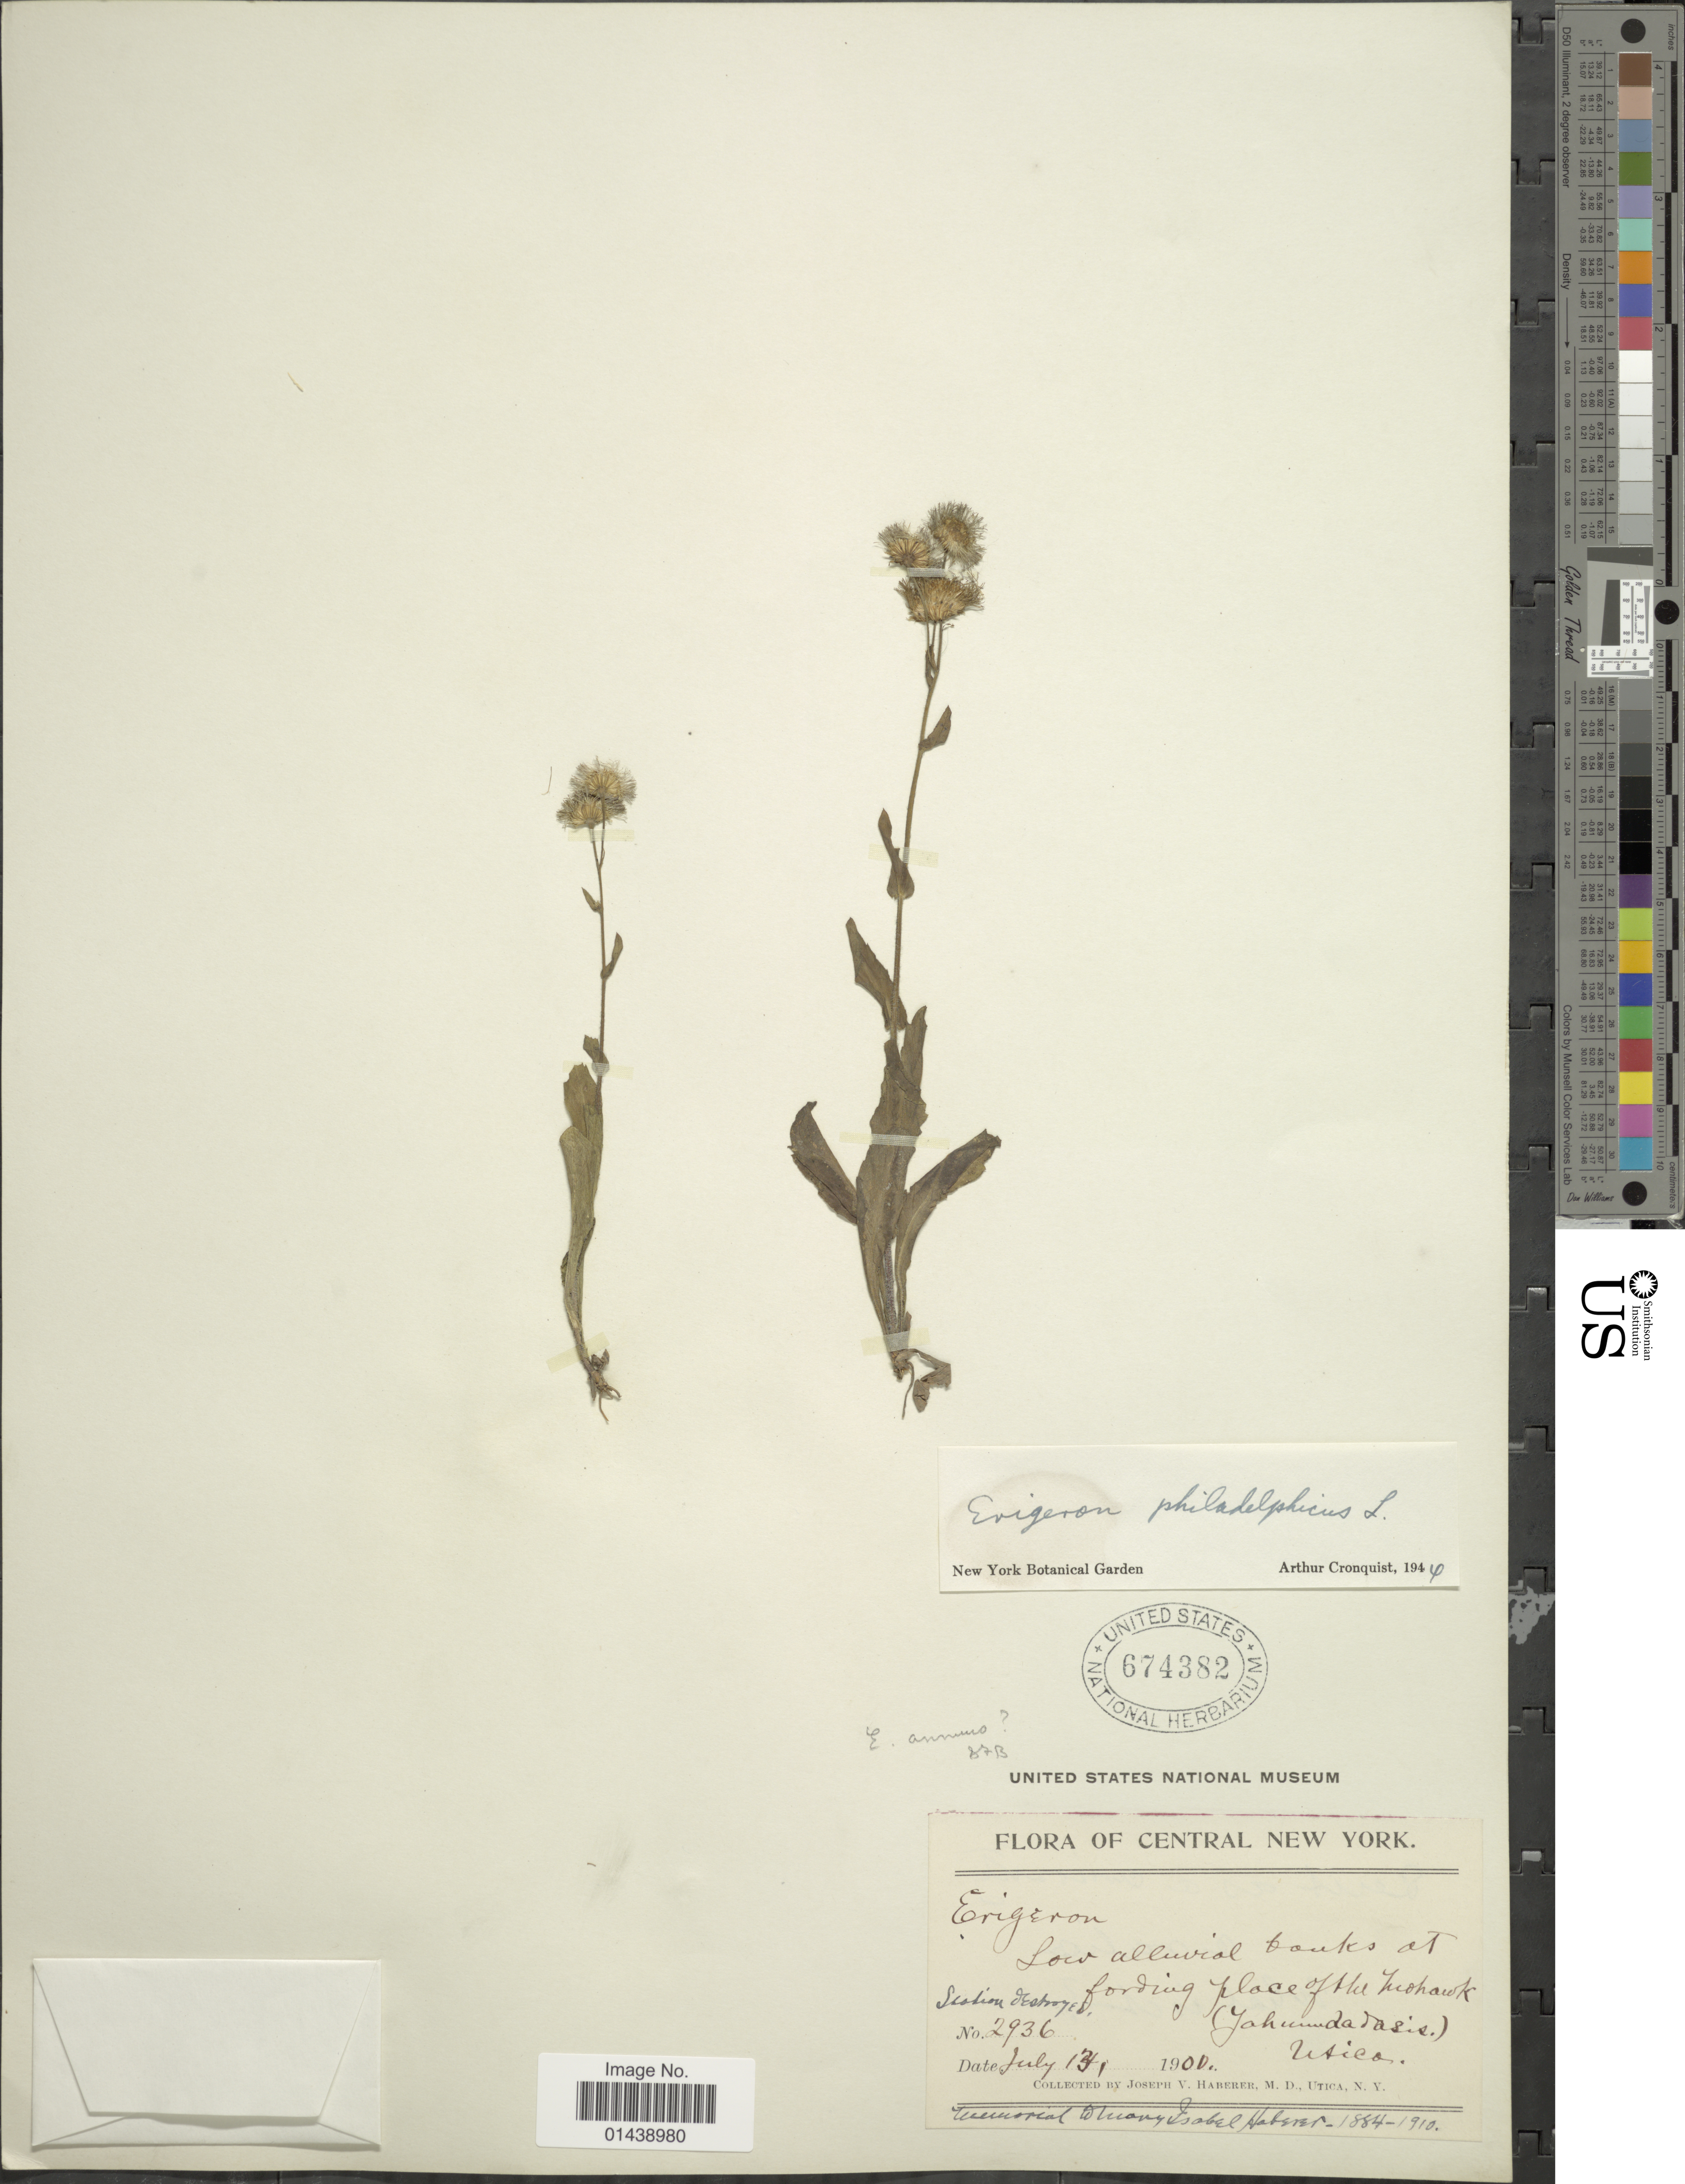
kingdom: Plantae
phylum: Tracheophyta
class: Magnoliopsida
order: Asterales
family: Asteraceae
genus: Erigeron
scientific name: Erigeron philadelphicus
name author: L.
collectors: J. V. Haberer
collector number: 2936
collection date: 1901-07-13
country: United States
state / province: New York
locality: Central New York. low alluvial banks at fording place of the Mohawk (Yahumda basis) Utica.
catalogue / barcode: US 674382